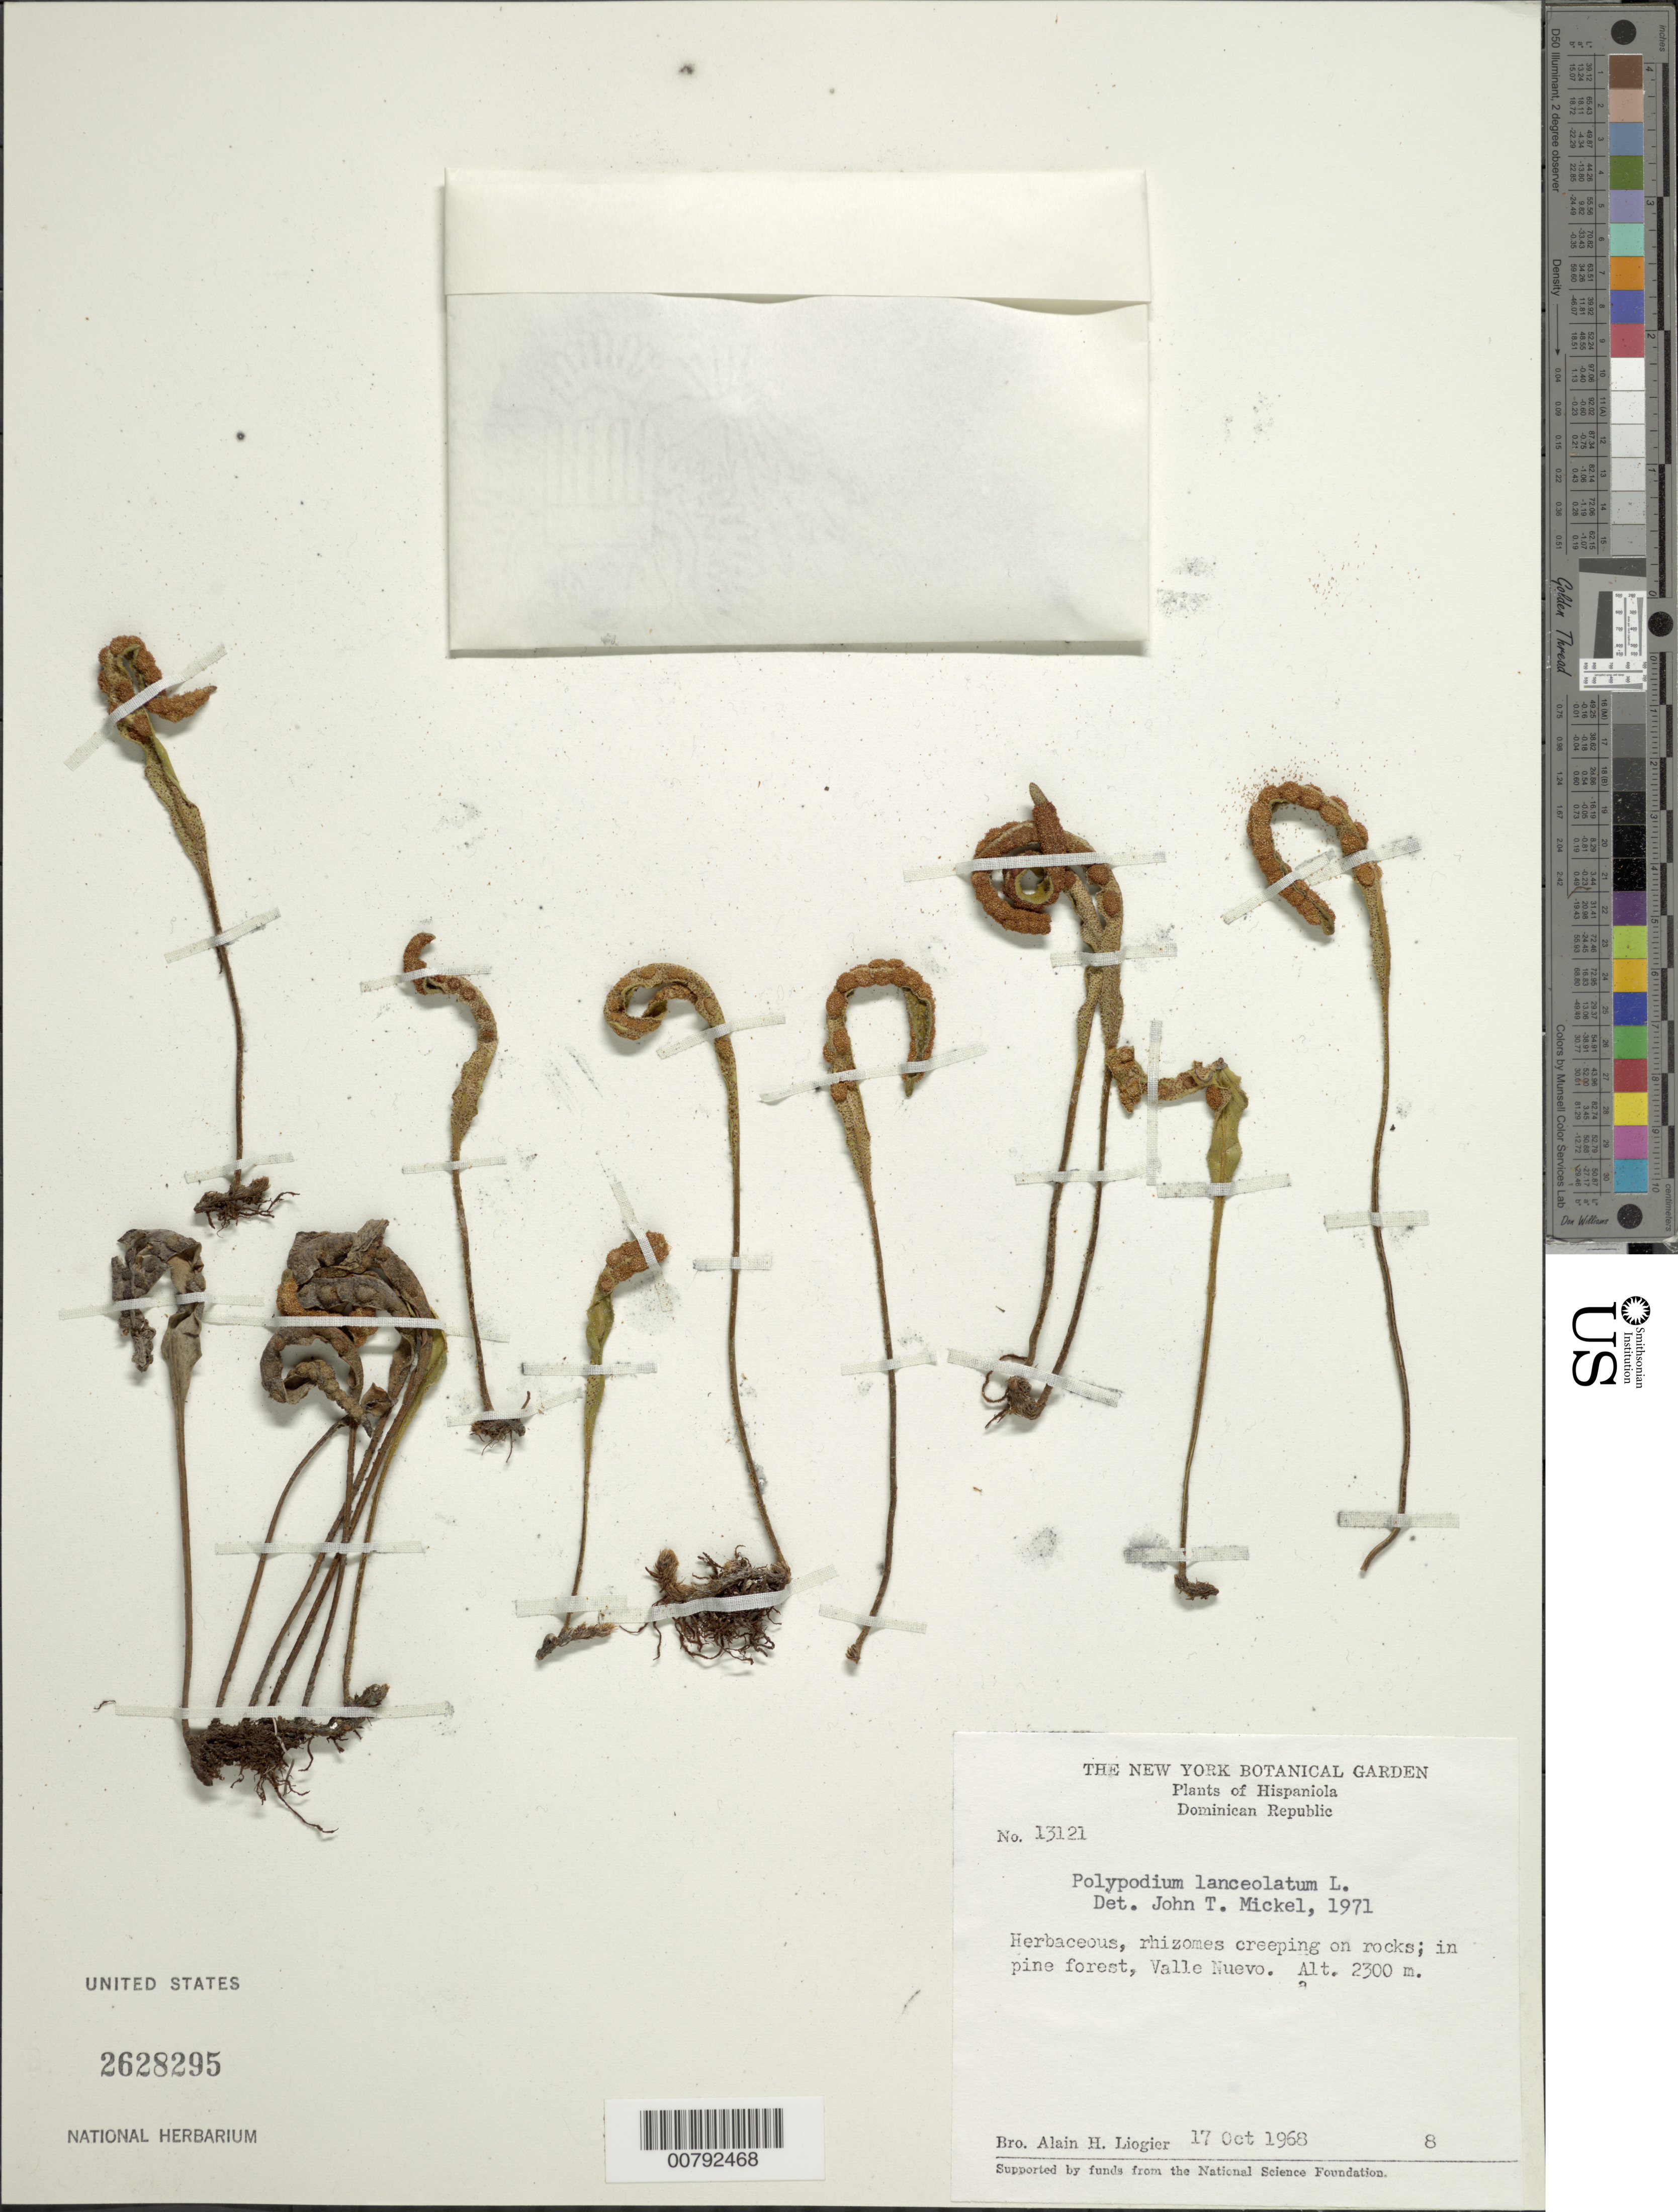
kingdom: Plantae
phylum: Tracheophyta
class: Polypodiopsida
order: Polypodiales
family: Polypodiaceae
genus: Pleopeltis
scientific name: Pleopeltis marginata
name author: A.R. Sm. & Tejero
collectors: A. H. Liogier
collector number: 13121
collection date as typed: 17 Oct 1968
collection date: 1968-10-17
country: Dominican Republic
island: Hispaniola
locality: Valle Nuevo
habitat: Pine forest, on rocks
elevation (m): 2300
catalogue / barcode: US 2628295